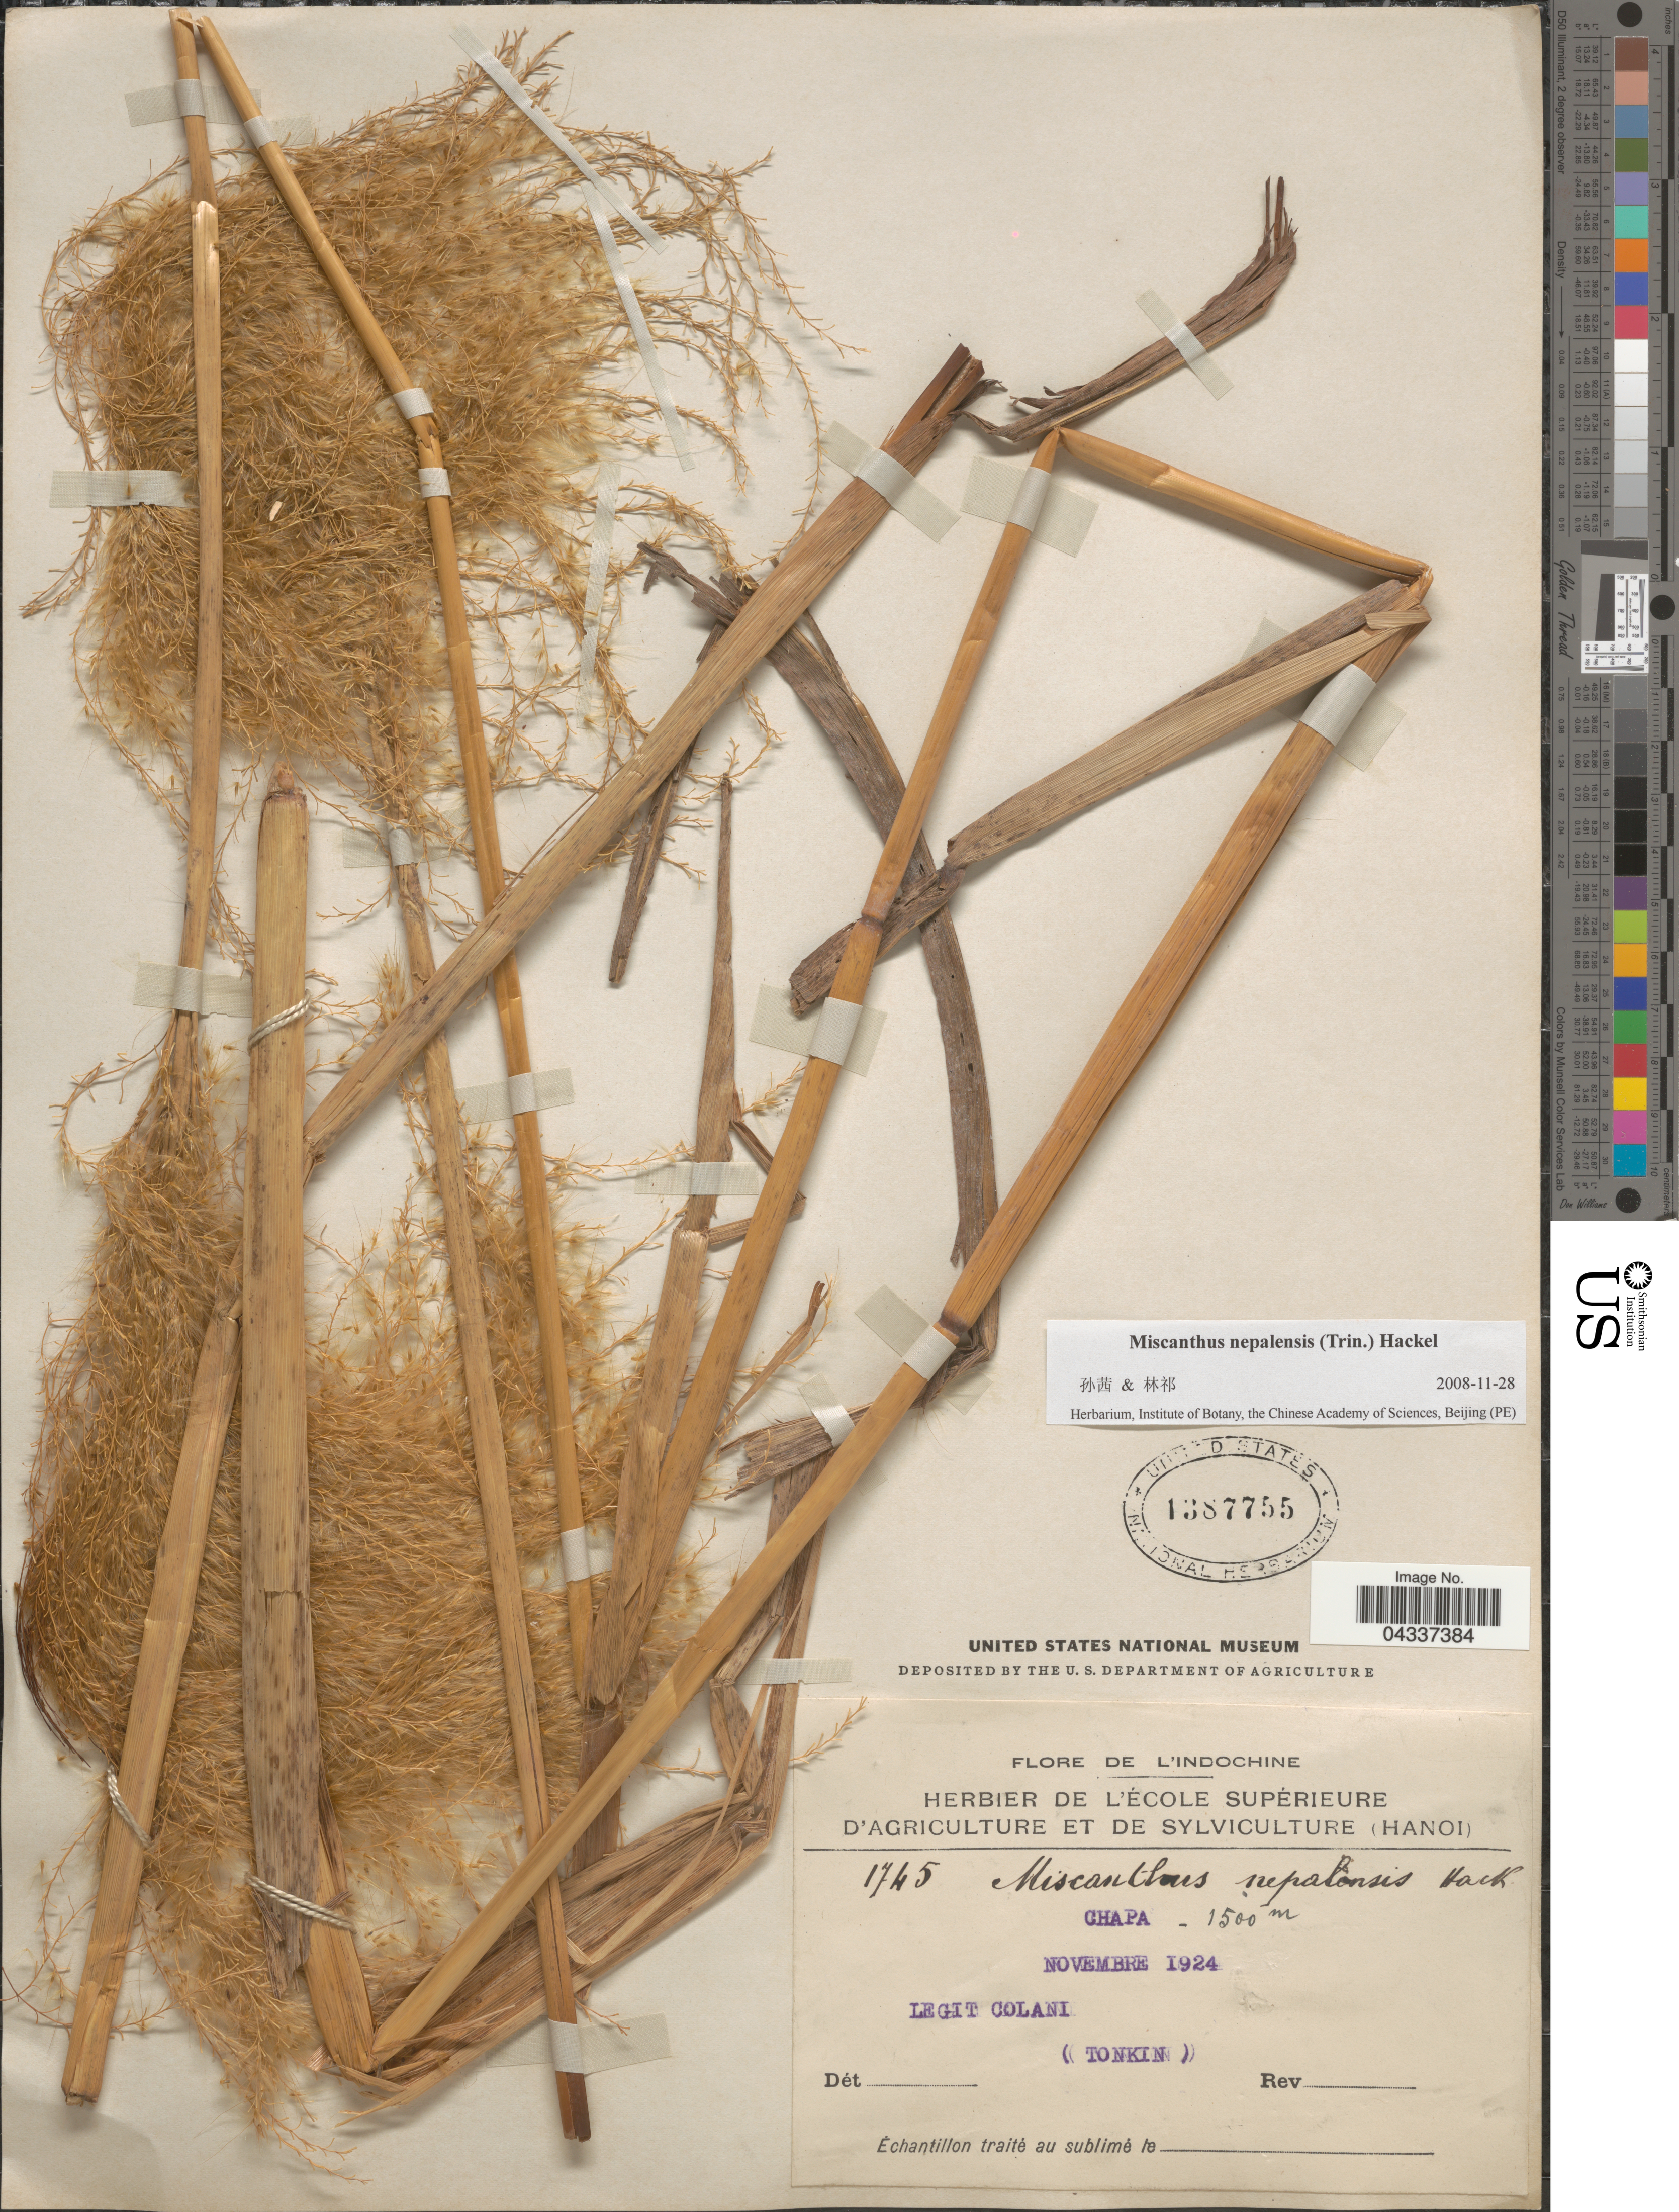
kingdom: Plantae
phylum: Tracheophyta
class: Liliopsida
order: Poales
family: Poaceae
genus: Miscanthus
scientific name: Miscanthus nepalensis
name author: (Trin.) Hack.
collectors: Colani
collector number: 1745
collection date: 1924-11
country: Vietnam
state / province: Ha Noi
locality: L'Indochine. Chapa.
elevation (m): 1500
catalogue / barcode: US 1387755